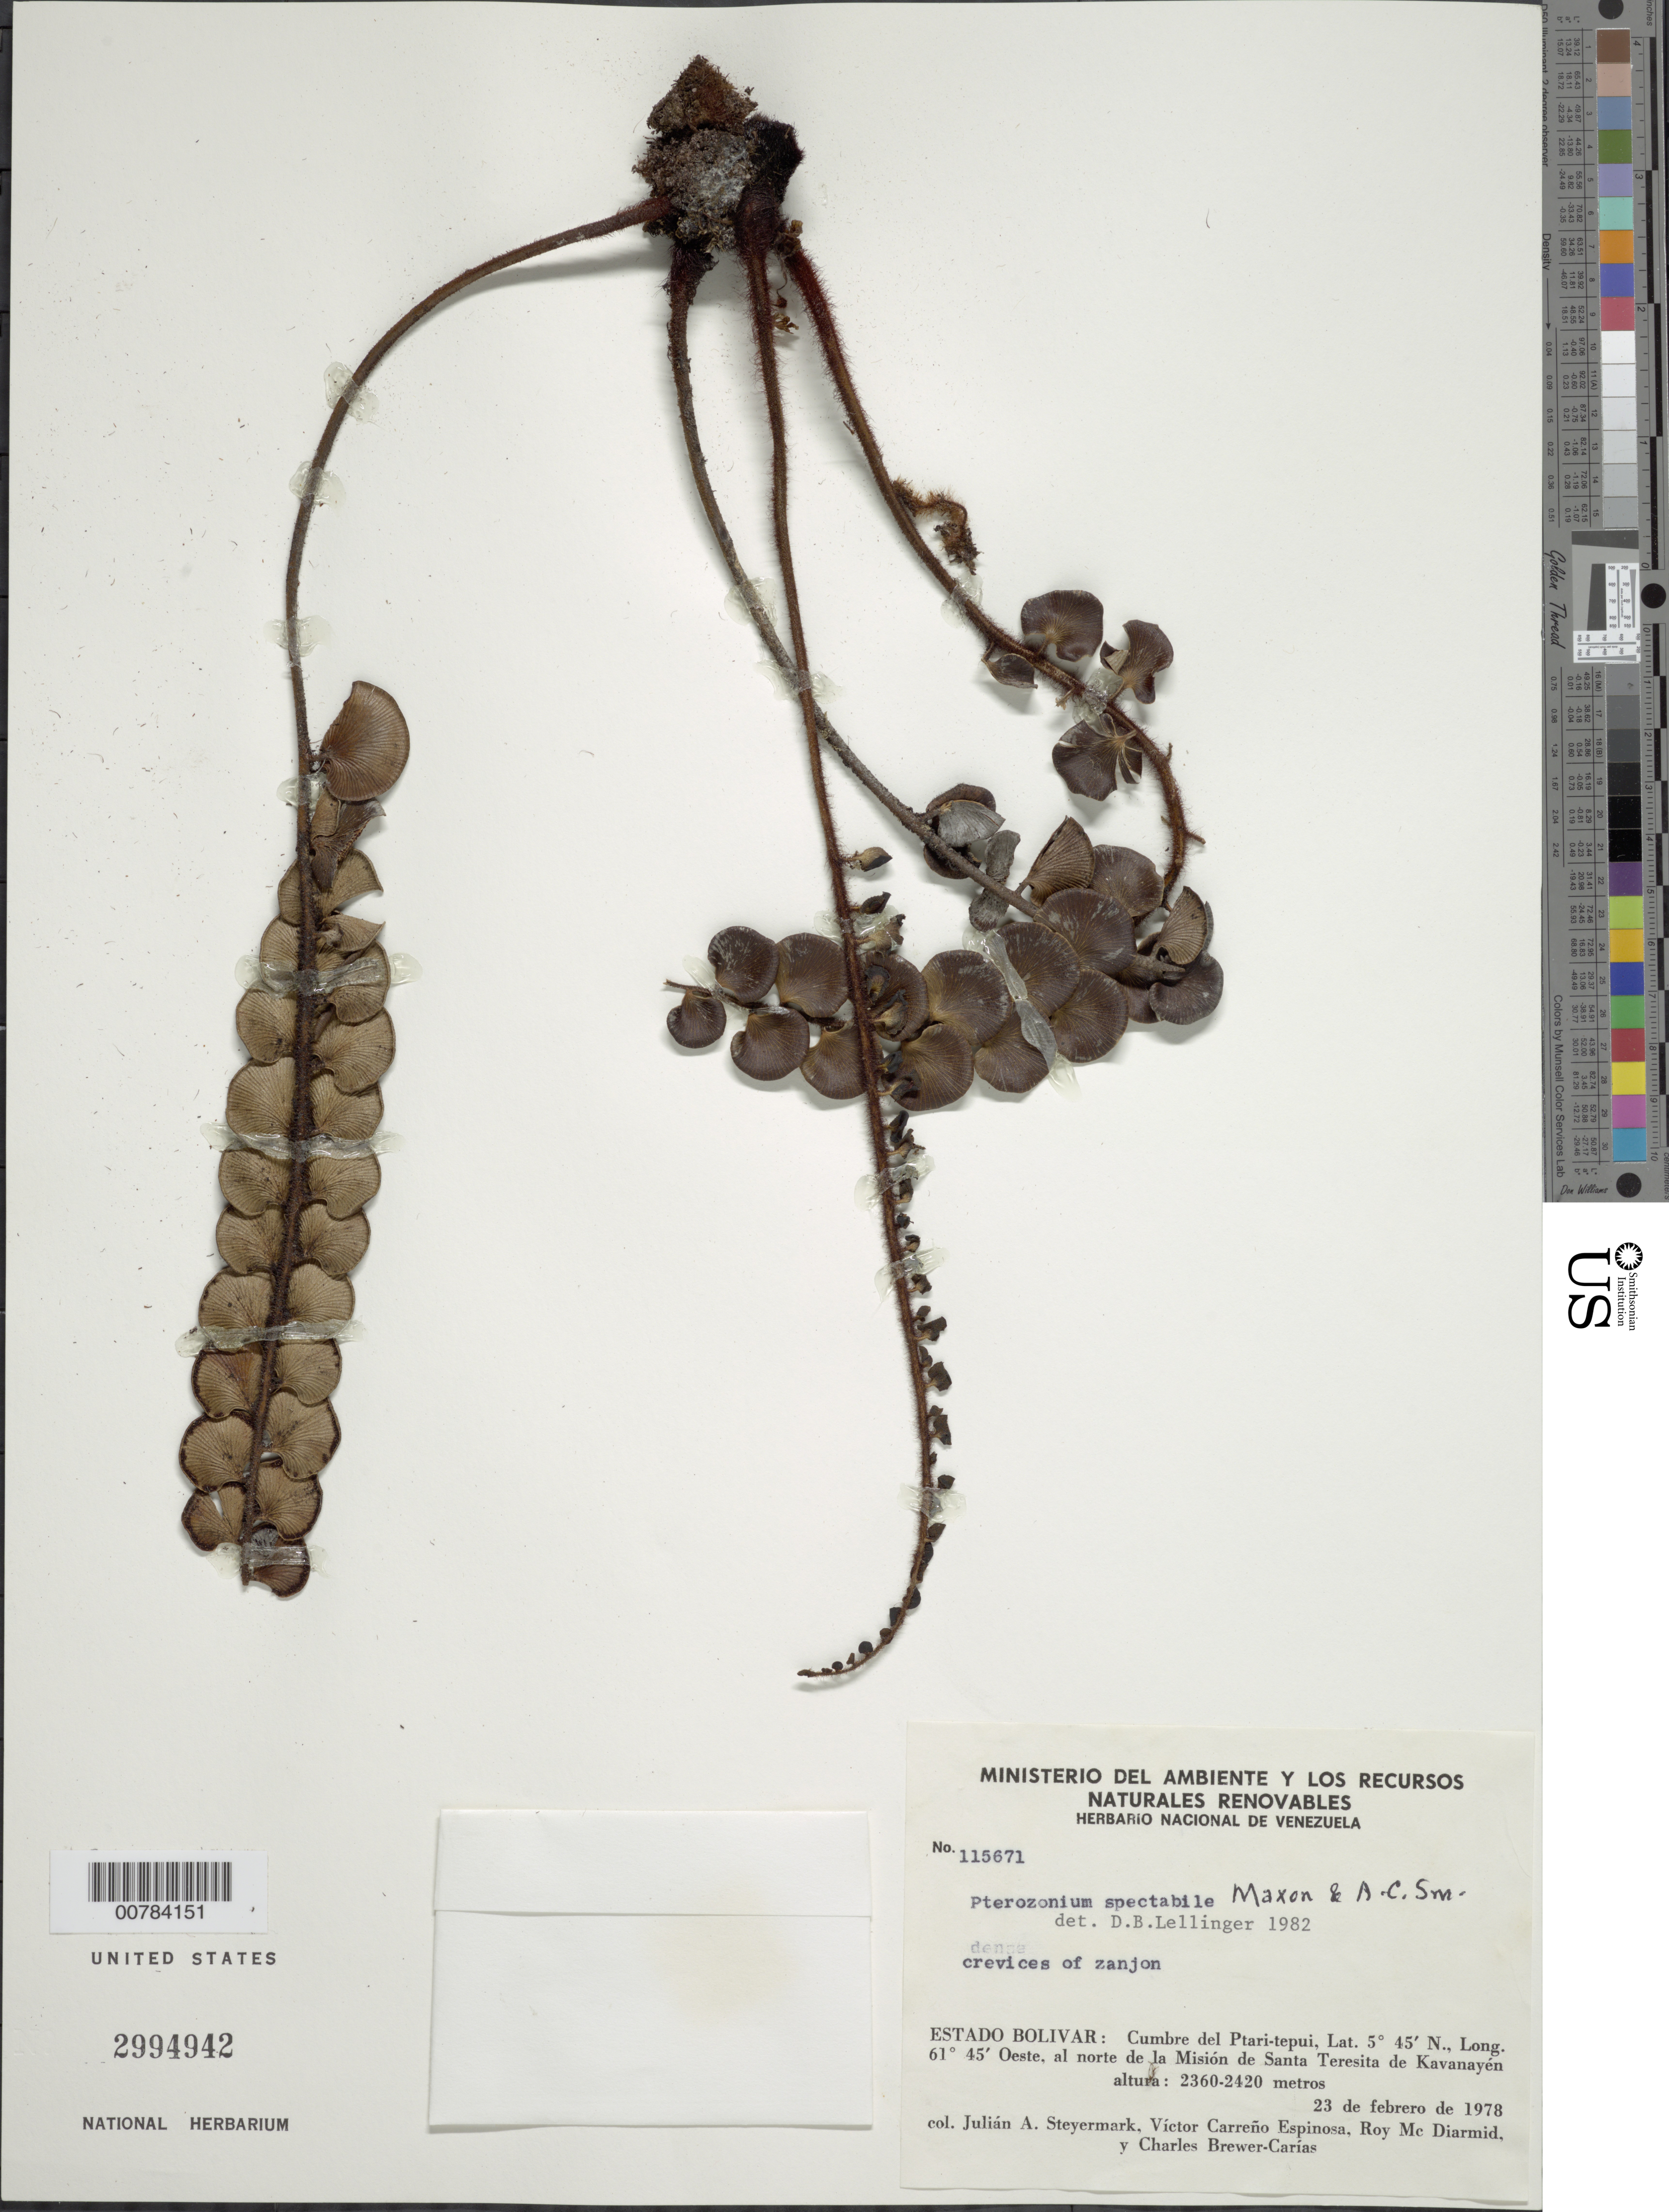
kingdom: Plantae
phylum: Tracheophyta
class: Polypodiopsida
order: Polypodiales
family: Pteridaceae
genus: Pterozonium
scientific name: Pterozonium spectabile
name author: Maxon & A.C. Sm.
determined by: Lellinger, David B., (BOT), Smithsonian Institution - National Museum of Natural History (UNITED STATES)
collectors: J. Steyermark, V. Carreño E., R. Mc Diarmid & C. Brewer-Carias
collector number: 115671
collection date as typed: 23-Feb-78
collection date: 1978-02-23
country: Venezuela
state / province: Bolívar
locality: Ptari-tepuí, cumbre, N of Mision Santa Teresita de Kavanayen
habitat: Crevices of zanjon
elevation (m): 2360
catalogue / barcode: US 2994942